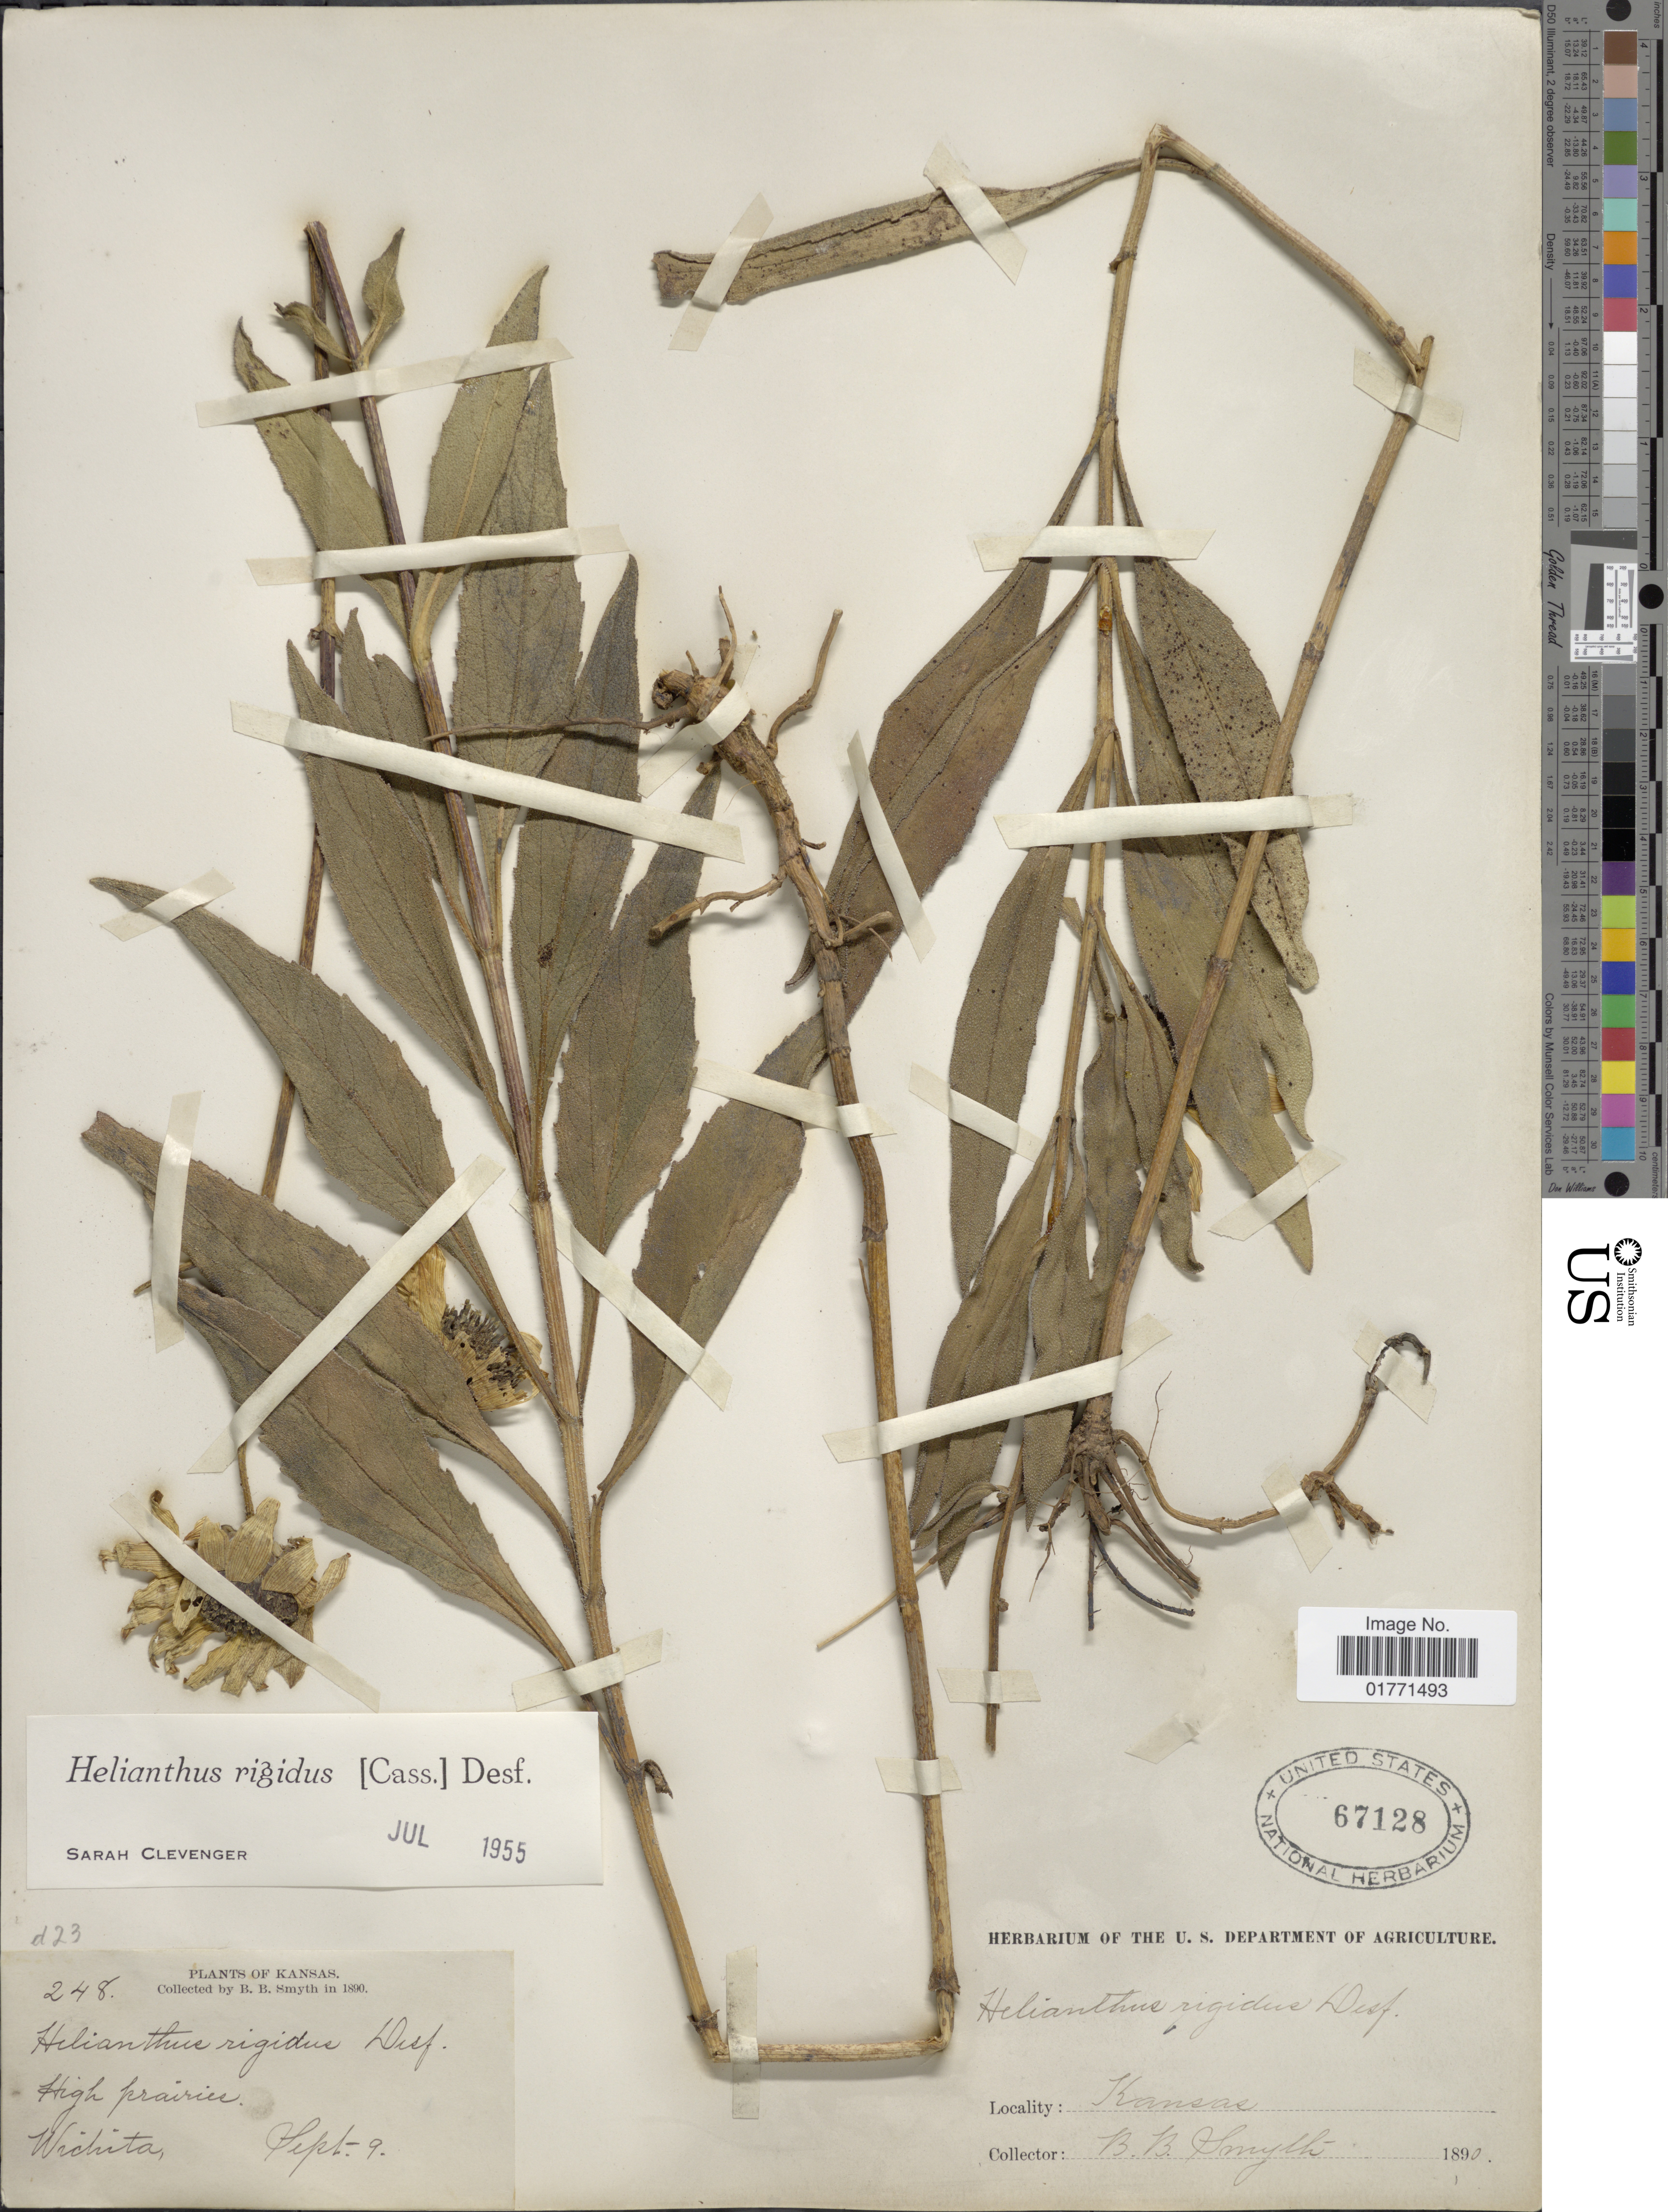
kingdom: Plantae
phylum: Tracheophyta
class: Magnoliopsida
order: Asterales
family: Asteraceae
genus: Helianthus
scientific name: Helianthus rigidus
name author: (Cass.) Desf.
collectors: B. Smyth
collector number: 248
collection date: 1890-09-09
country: United States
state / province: Kansas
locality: Kansas. High prairies.Wichita.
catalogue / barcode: US 67128